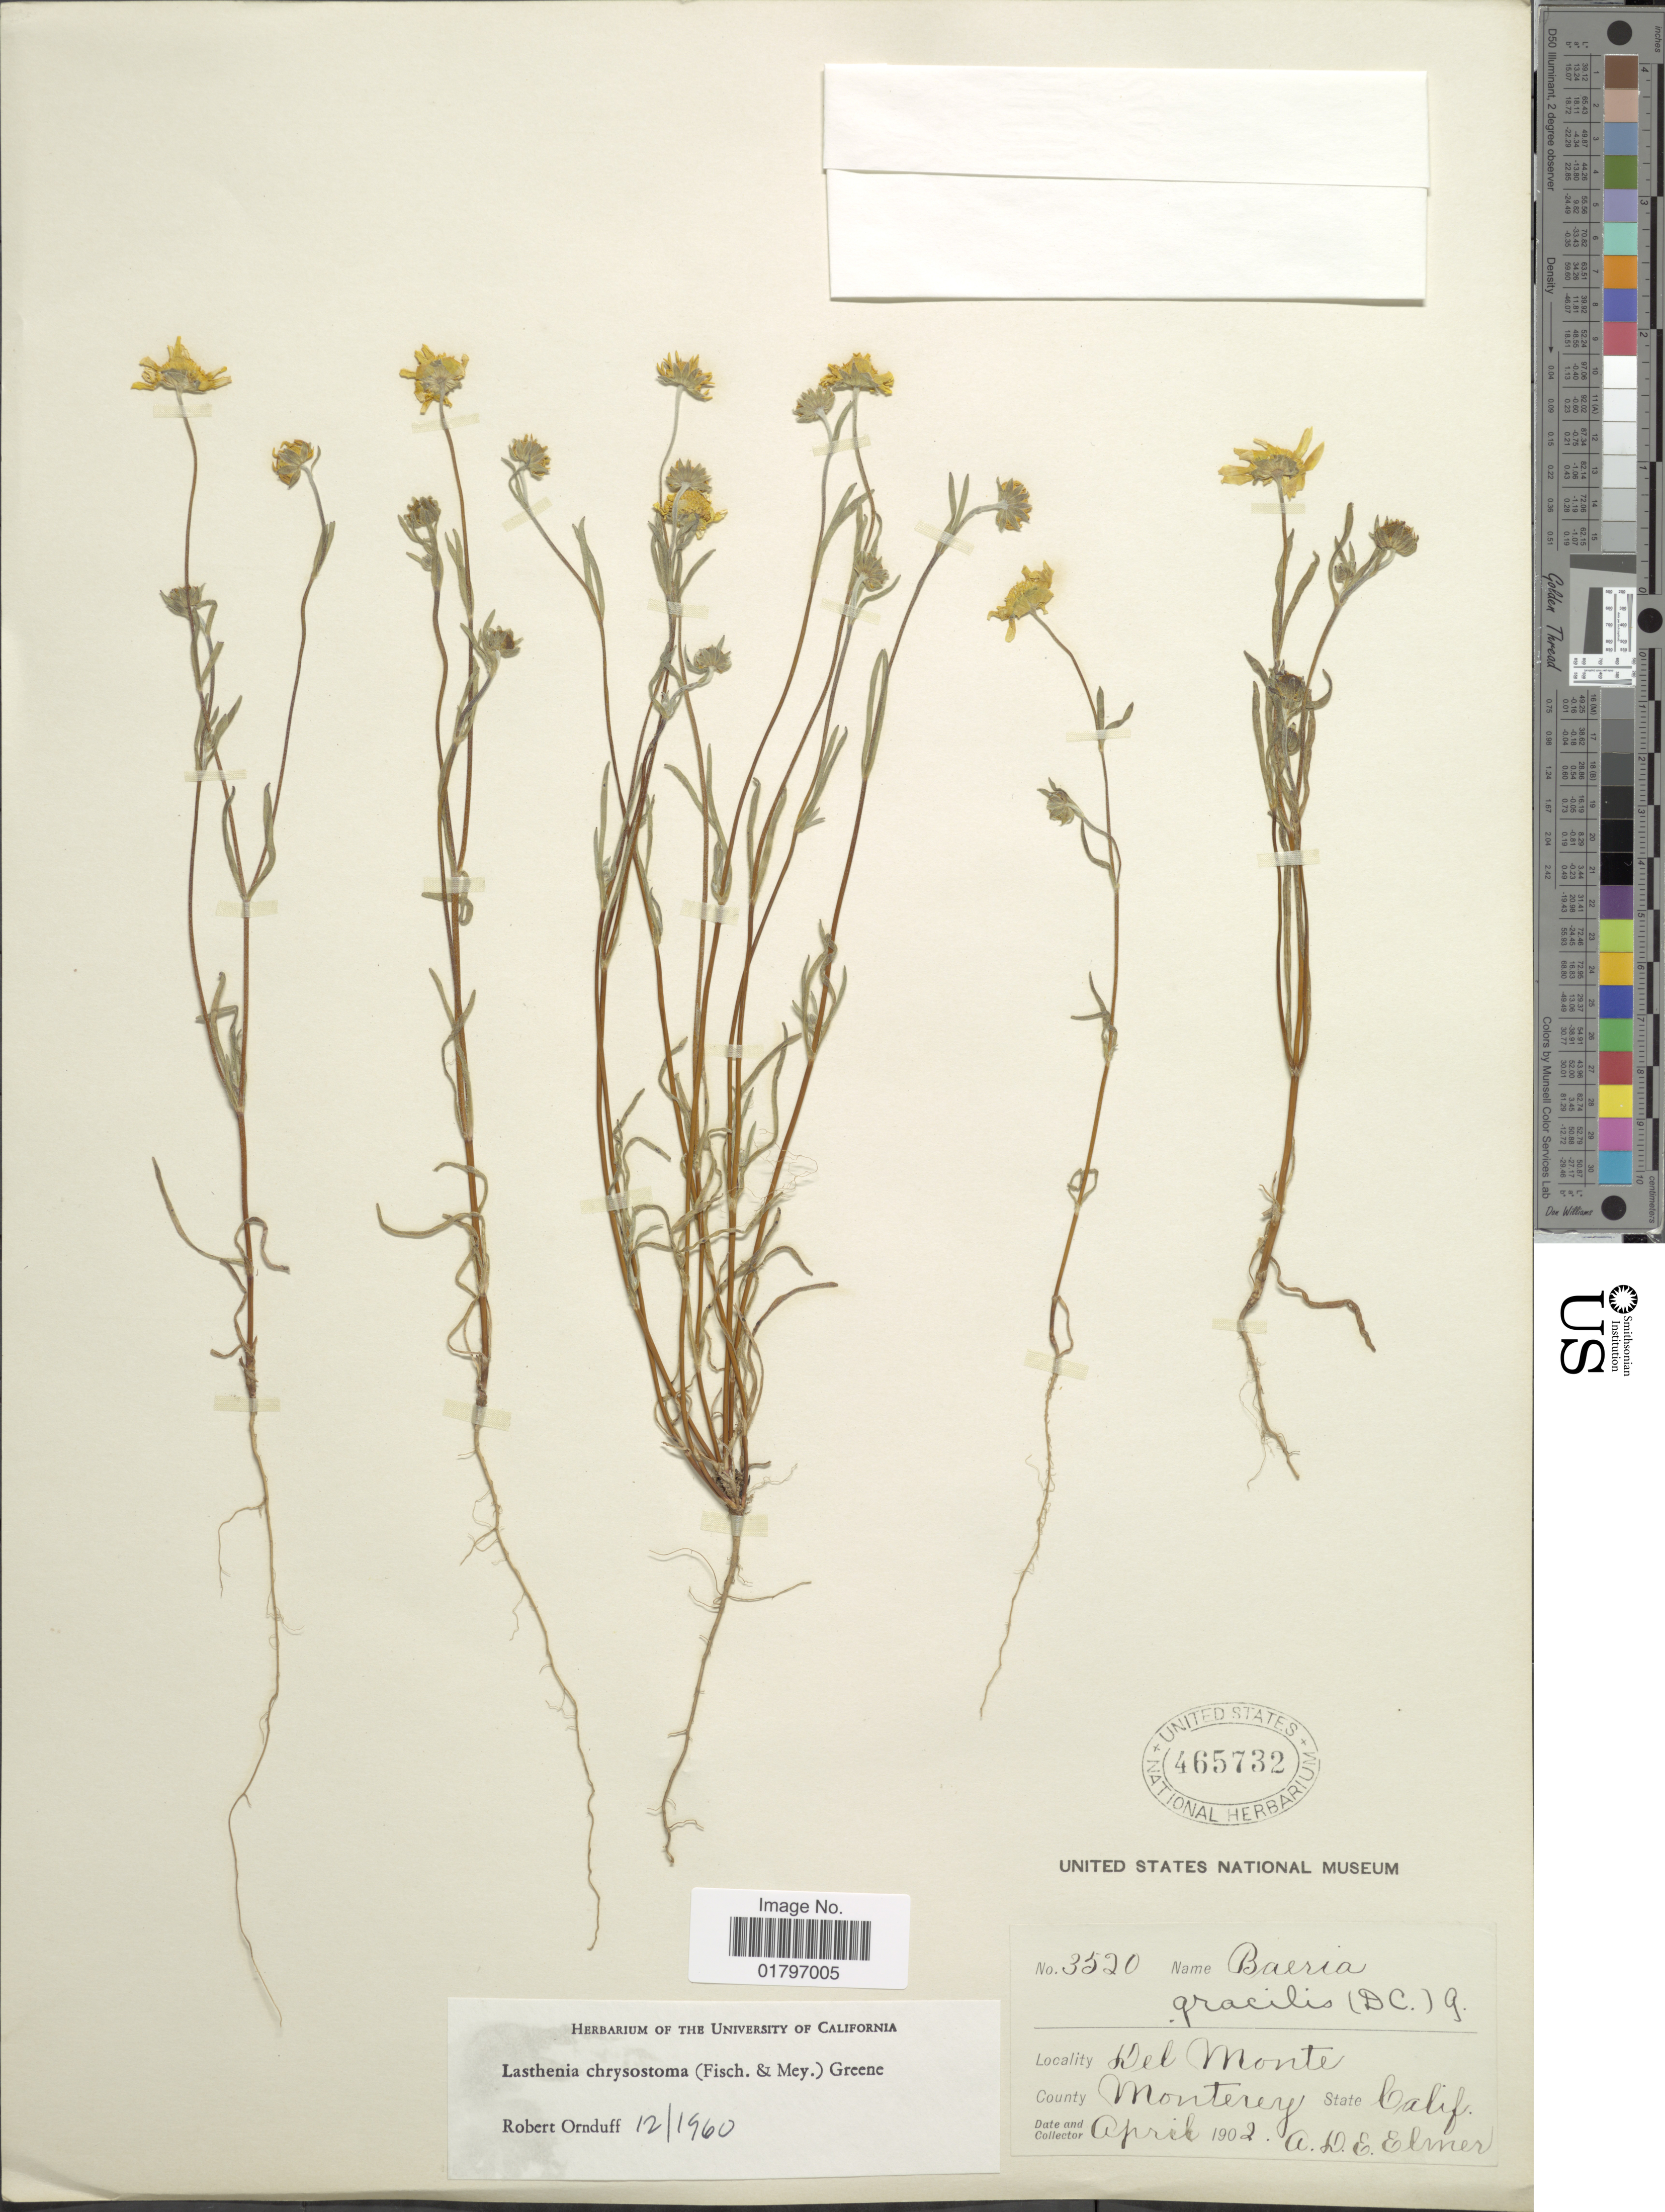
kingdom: Plantae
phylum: Tracheophyta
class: Magnoliopsida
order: Asterales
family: Asteraceae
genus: Lasthenia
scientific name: Lasthenia chrysostoma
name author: (Fisch. & C.A. Mey.) Greene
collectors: A. D. E. Elmer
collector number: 3520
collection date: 1902-04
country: United States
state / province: California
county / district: Monterey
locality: Del Monte. County Monterey. State Calif.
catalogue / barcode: US 465732